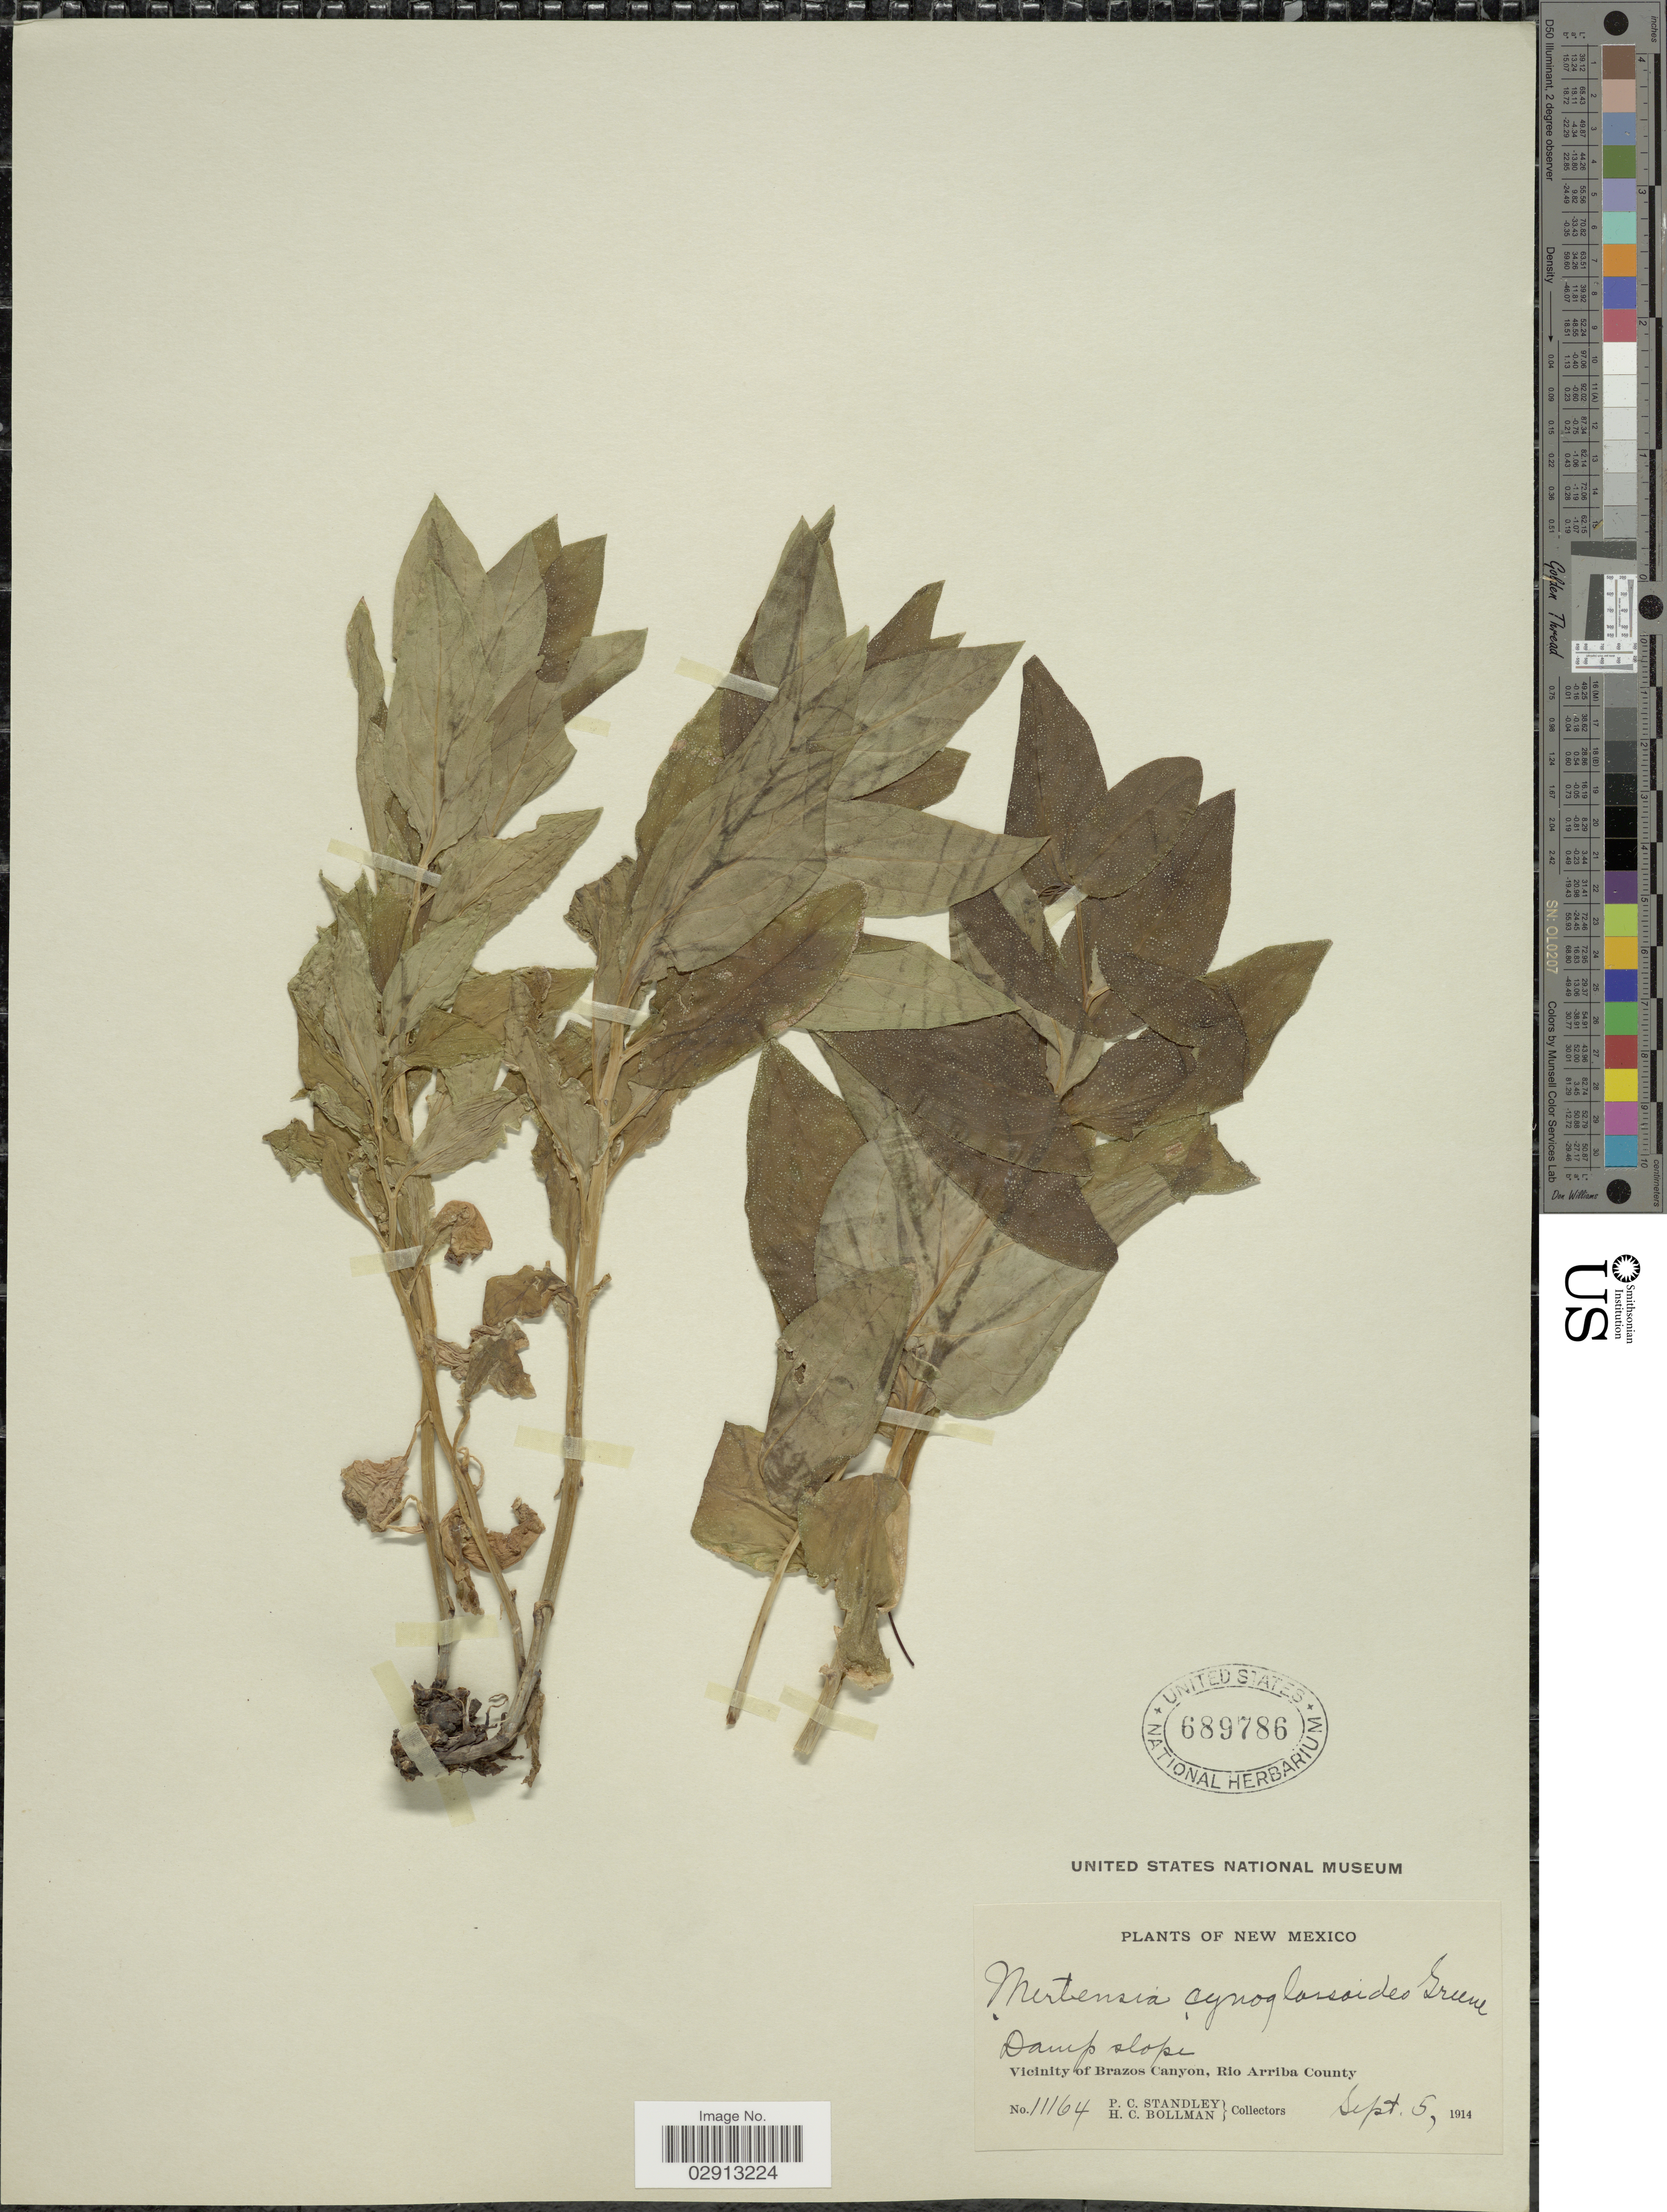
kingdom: Plantae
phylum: Tracheophyta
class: Magnoliopsida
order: Boraginales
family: Boraginaceae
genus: Mertensia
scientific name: Mertensia viridis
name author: (A. Nelson) A. Nelson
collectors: P. C. Standley & H. C. Bollman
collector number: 11164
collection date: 1914-09-05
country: United States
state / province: New Mexico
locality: Damp slope. Vicinity of Brazos Canyon, Rio Arriba County.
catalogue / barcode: US 689786